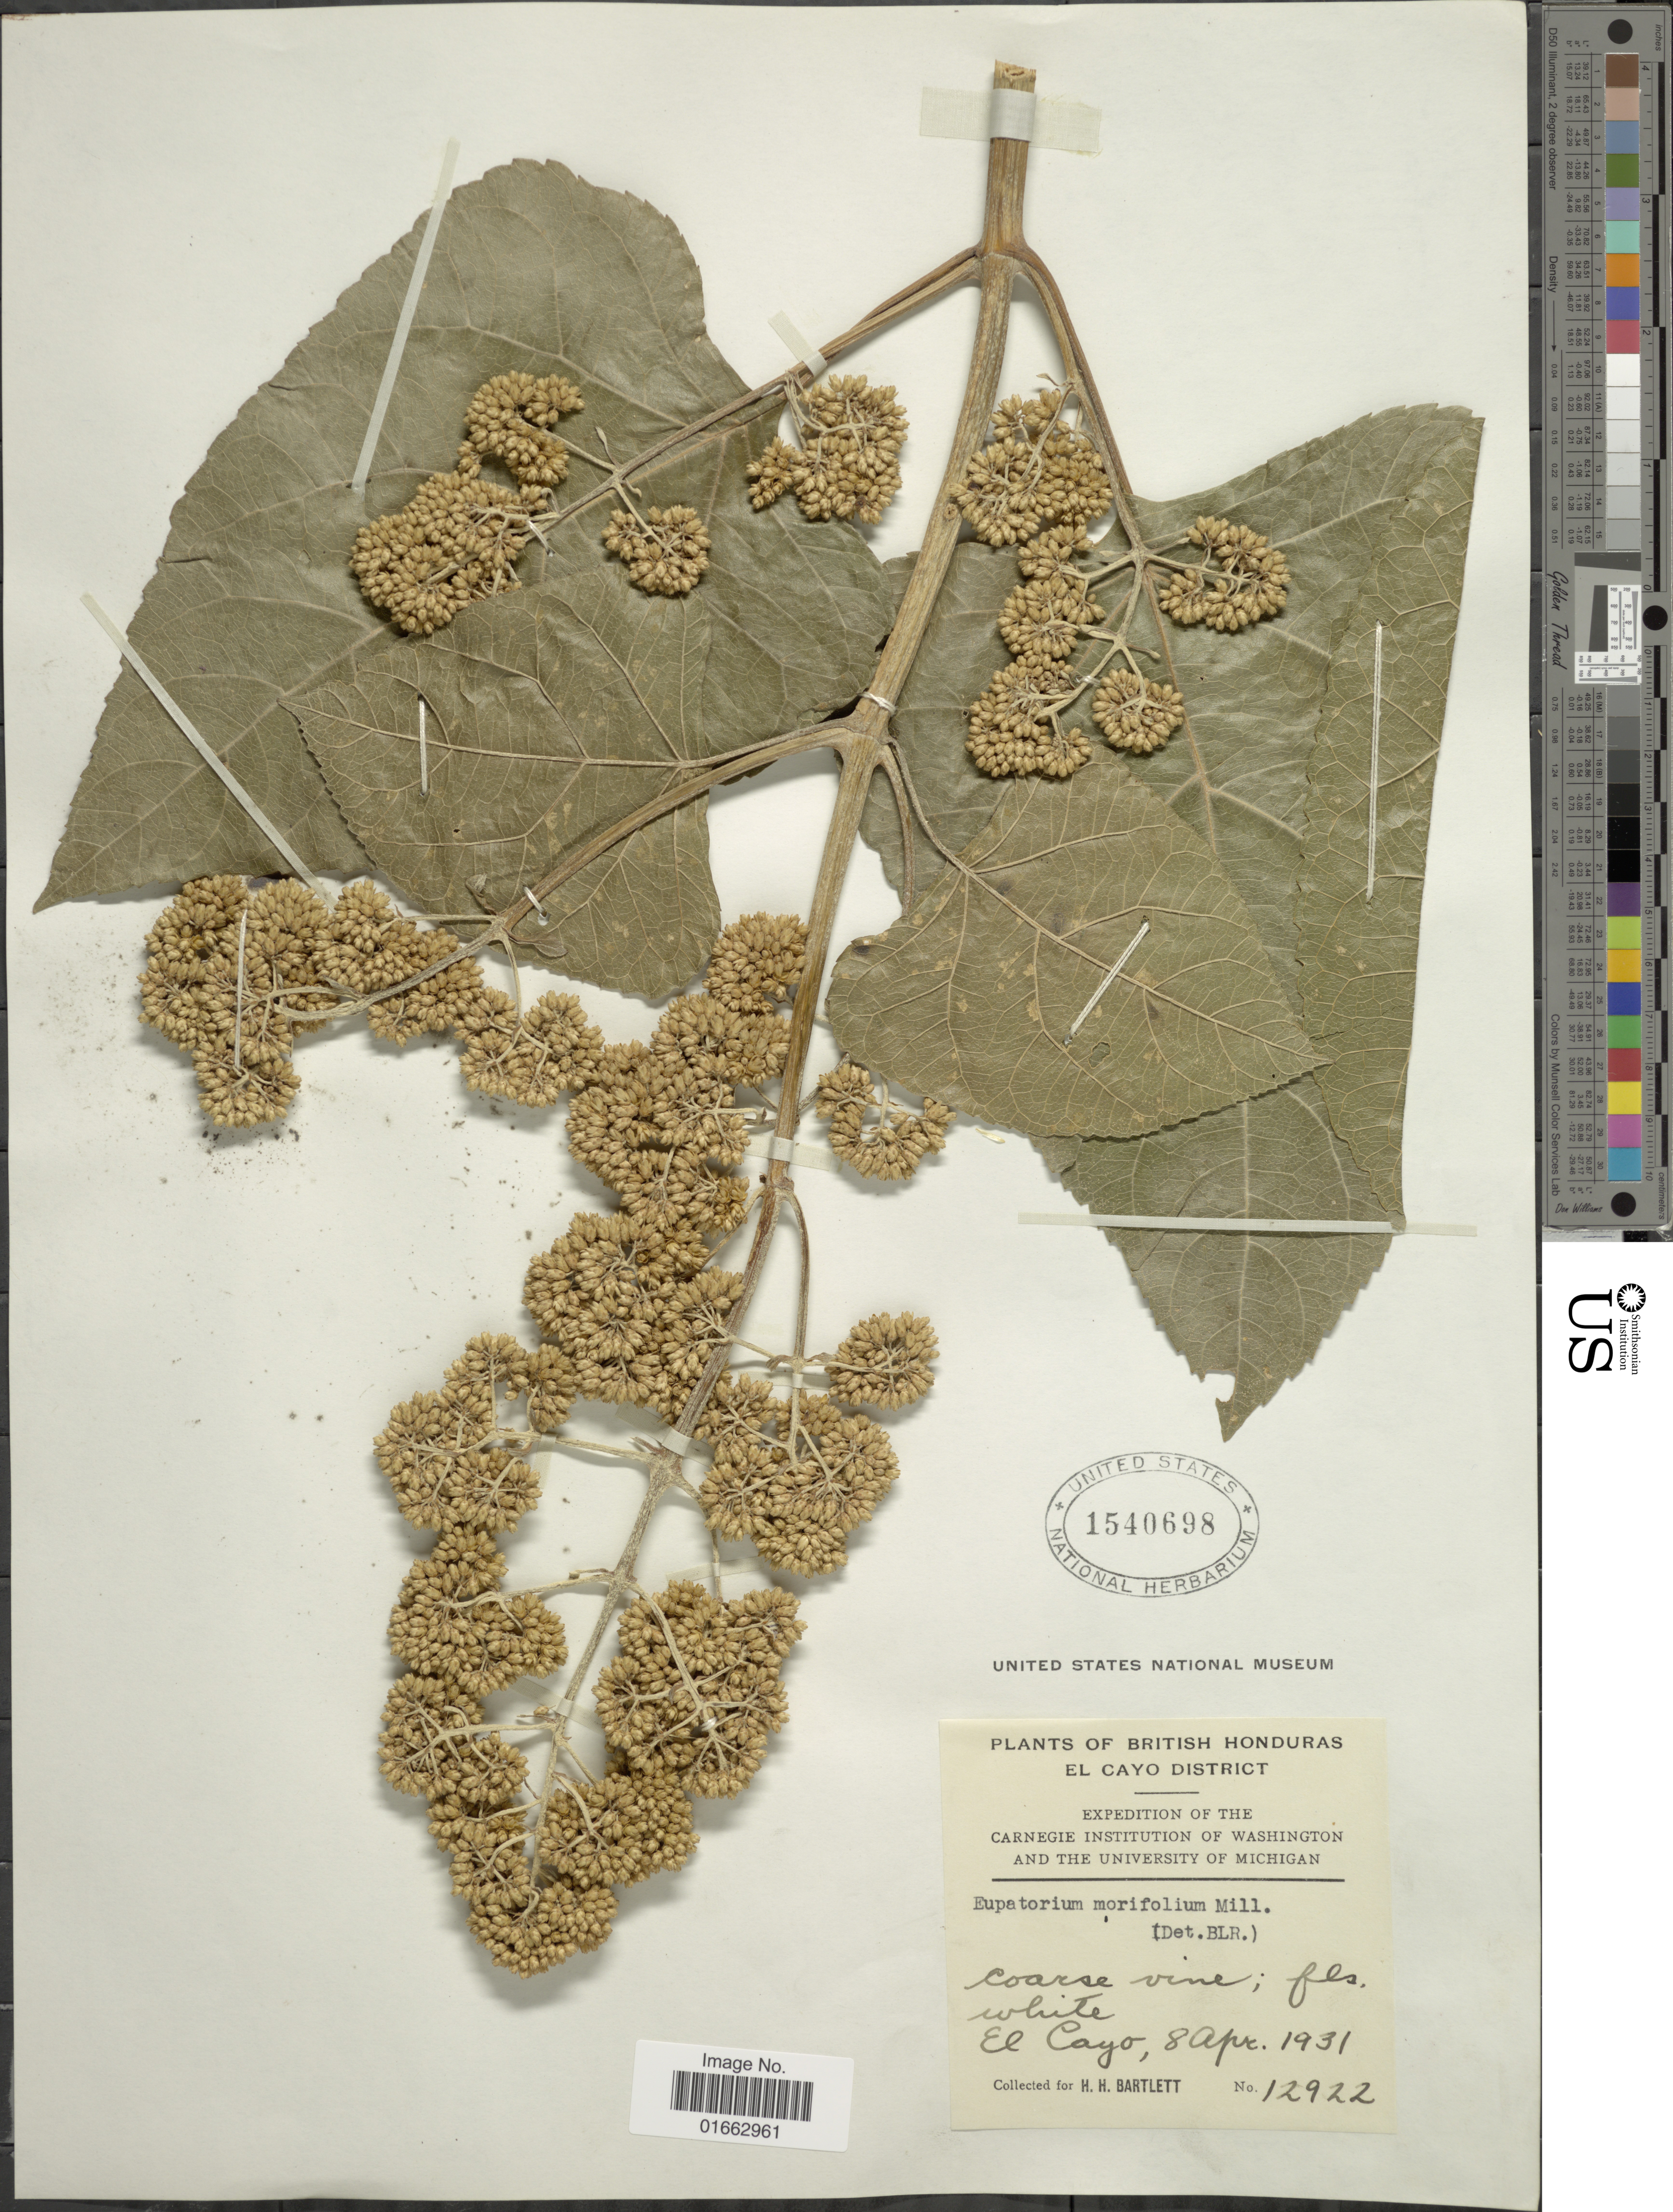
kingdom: Plantae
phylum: Tracheophyta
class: Magnoliopsida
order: Asterales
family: Asteraceae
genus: Critonia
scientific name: Critonia morifolia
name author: (Mill.) R.M. King & H. Rob.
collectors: H. H. Bartlett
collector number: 12922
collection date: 1931-04-08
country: Belize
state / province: Cayo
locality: El Cayo District, coarse vine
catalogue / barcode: US 1540698